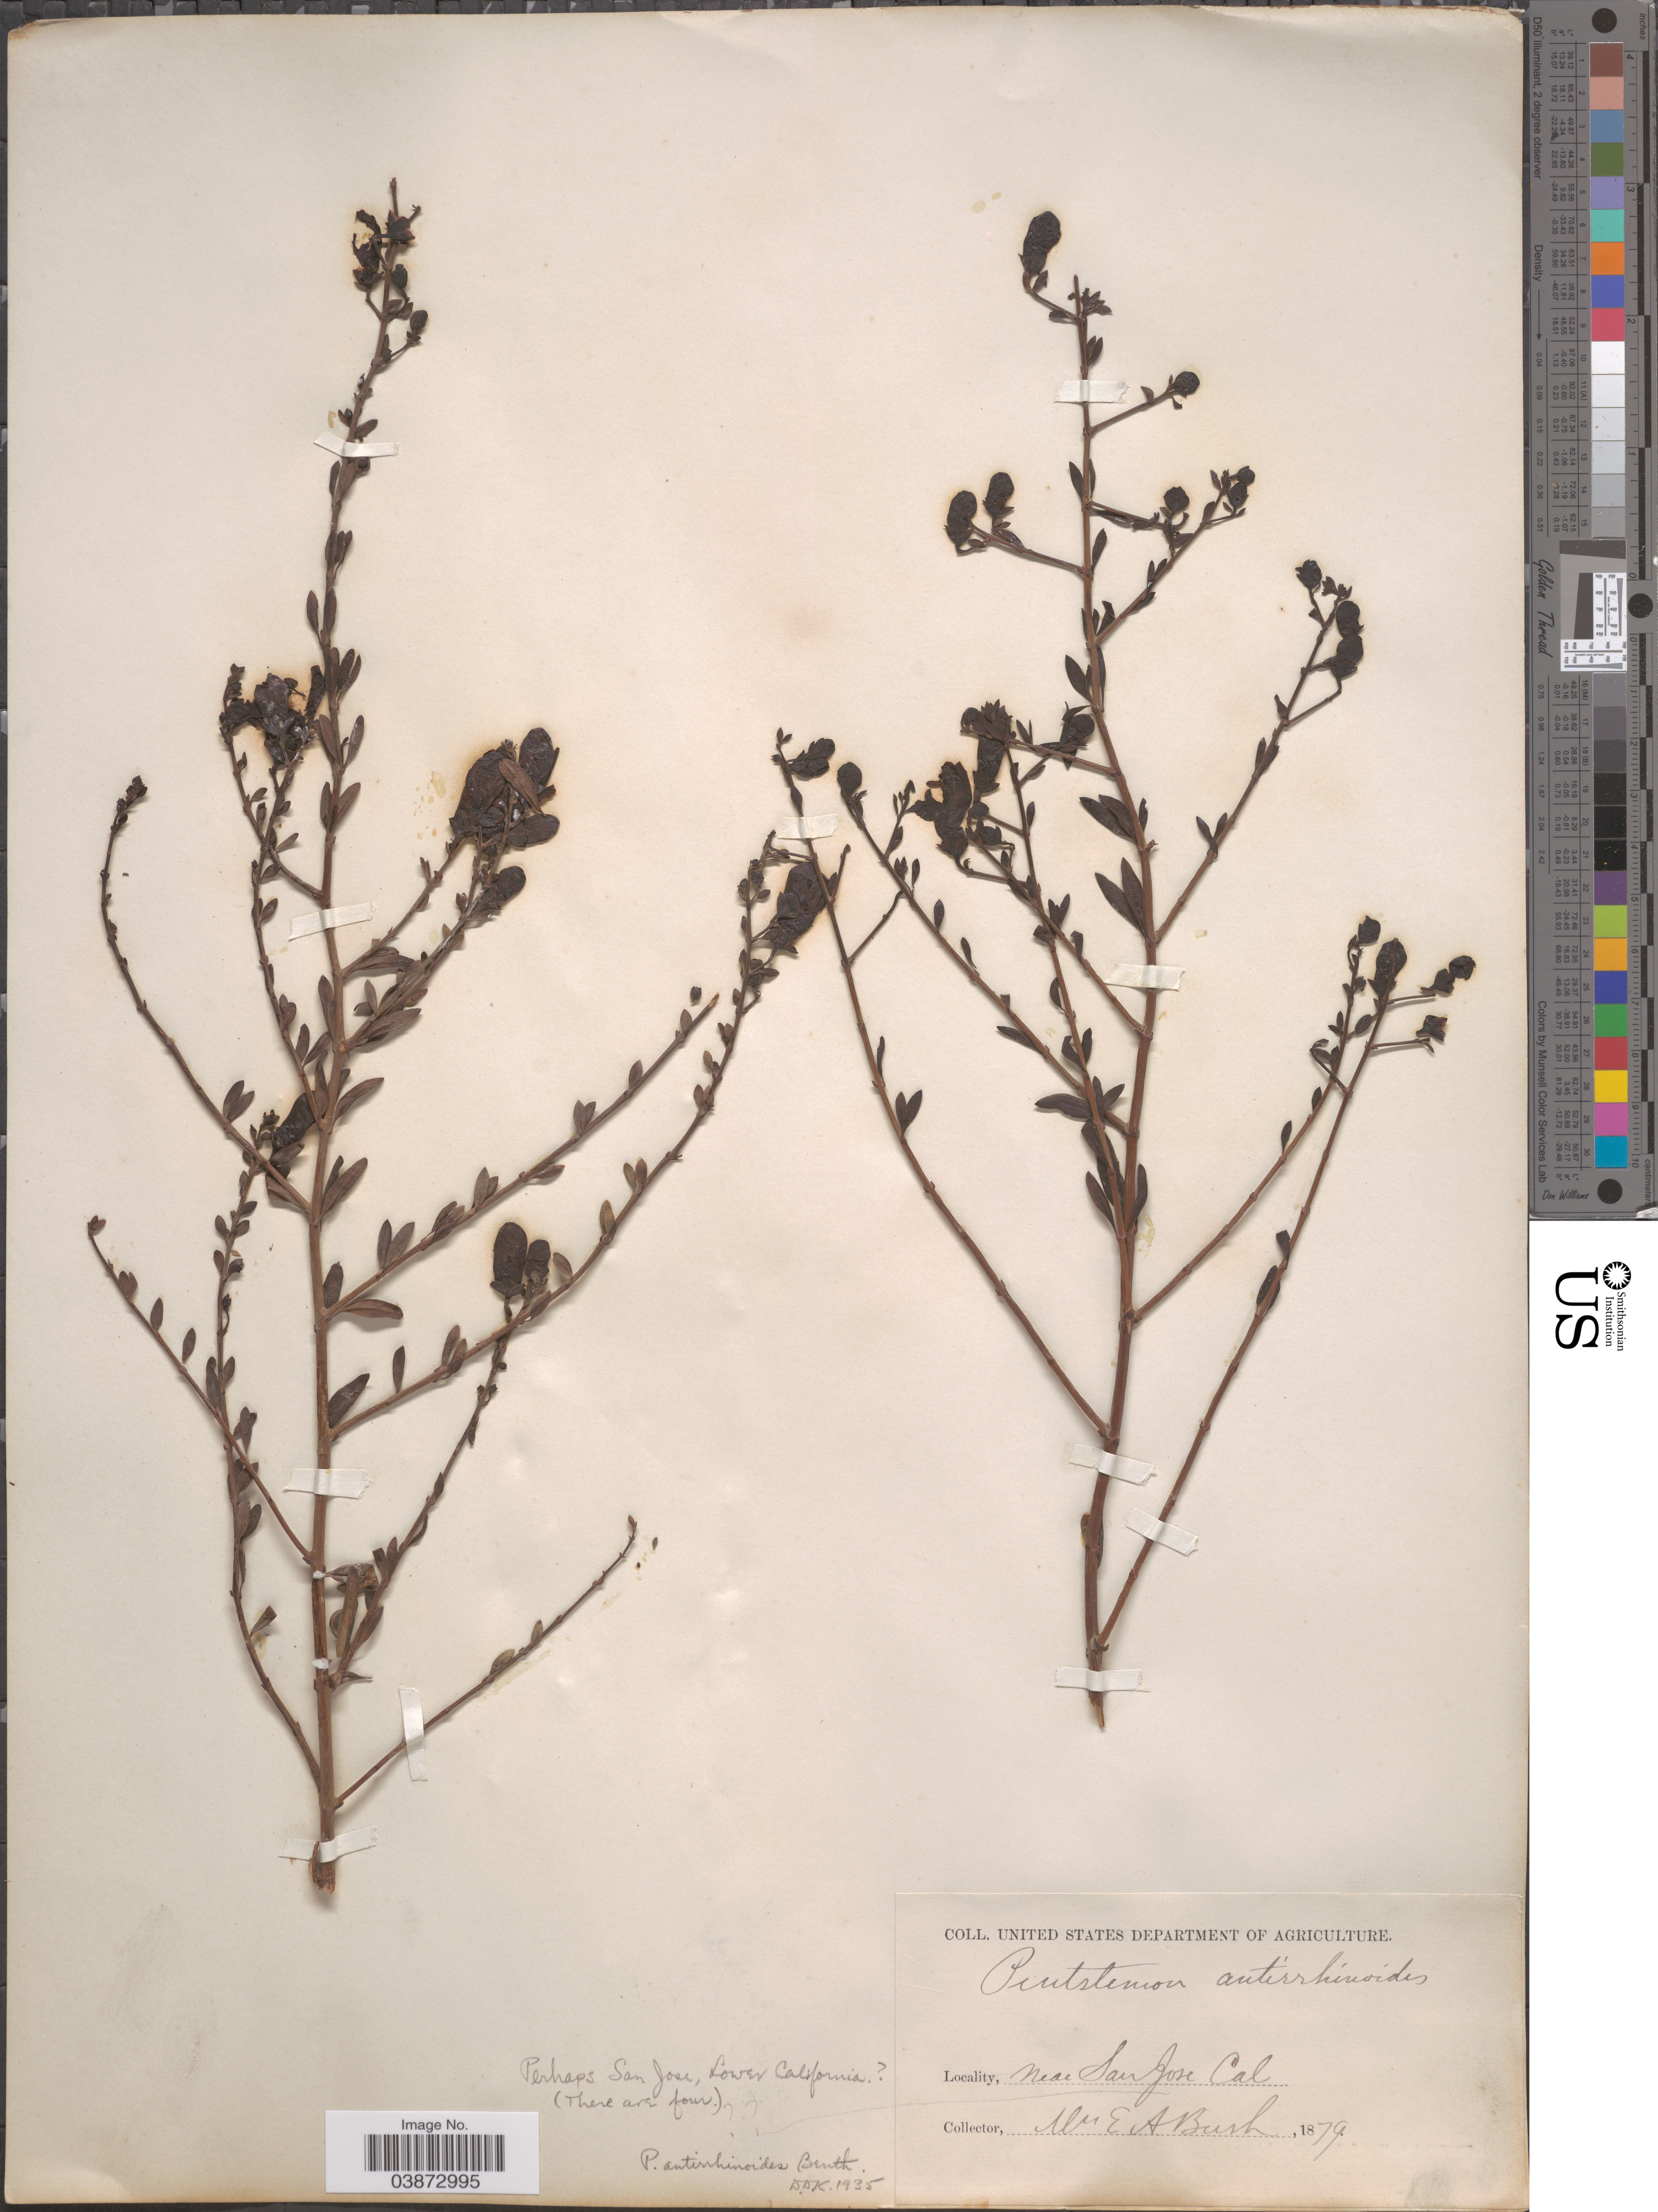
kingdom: Plantae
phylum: Tracheophyta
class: Magnoliopsida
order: Lamiales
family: Plantaginaceae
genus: Penstemon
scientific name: Penstemon antirrhinoides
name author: Benth.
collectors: E. Bush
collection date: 1879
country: United States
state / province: California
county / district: Santa Clara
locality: Near San Jose.